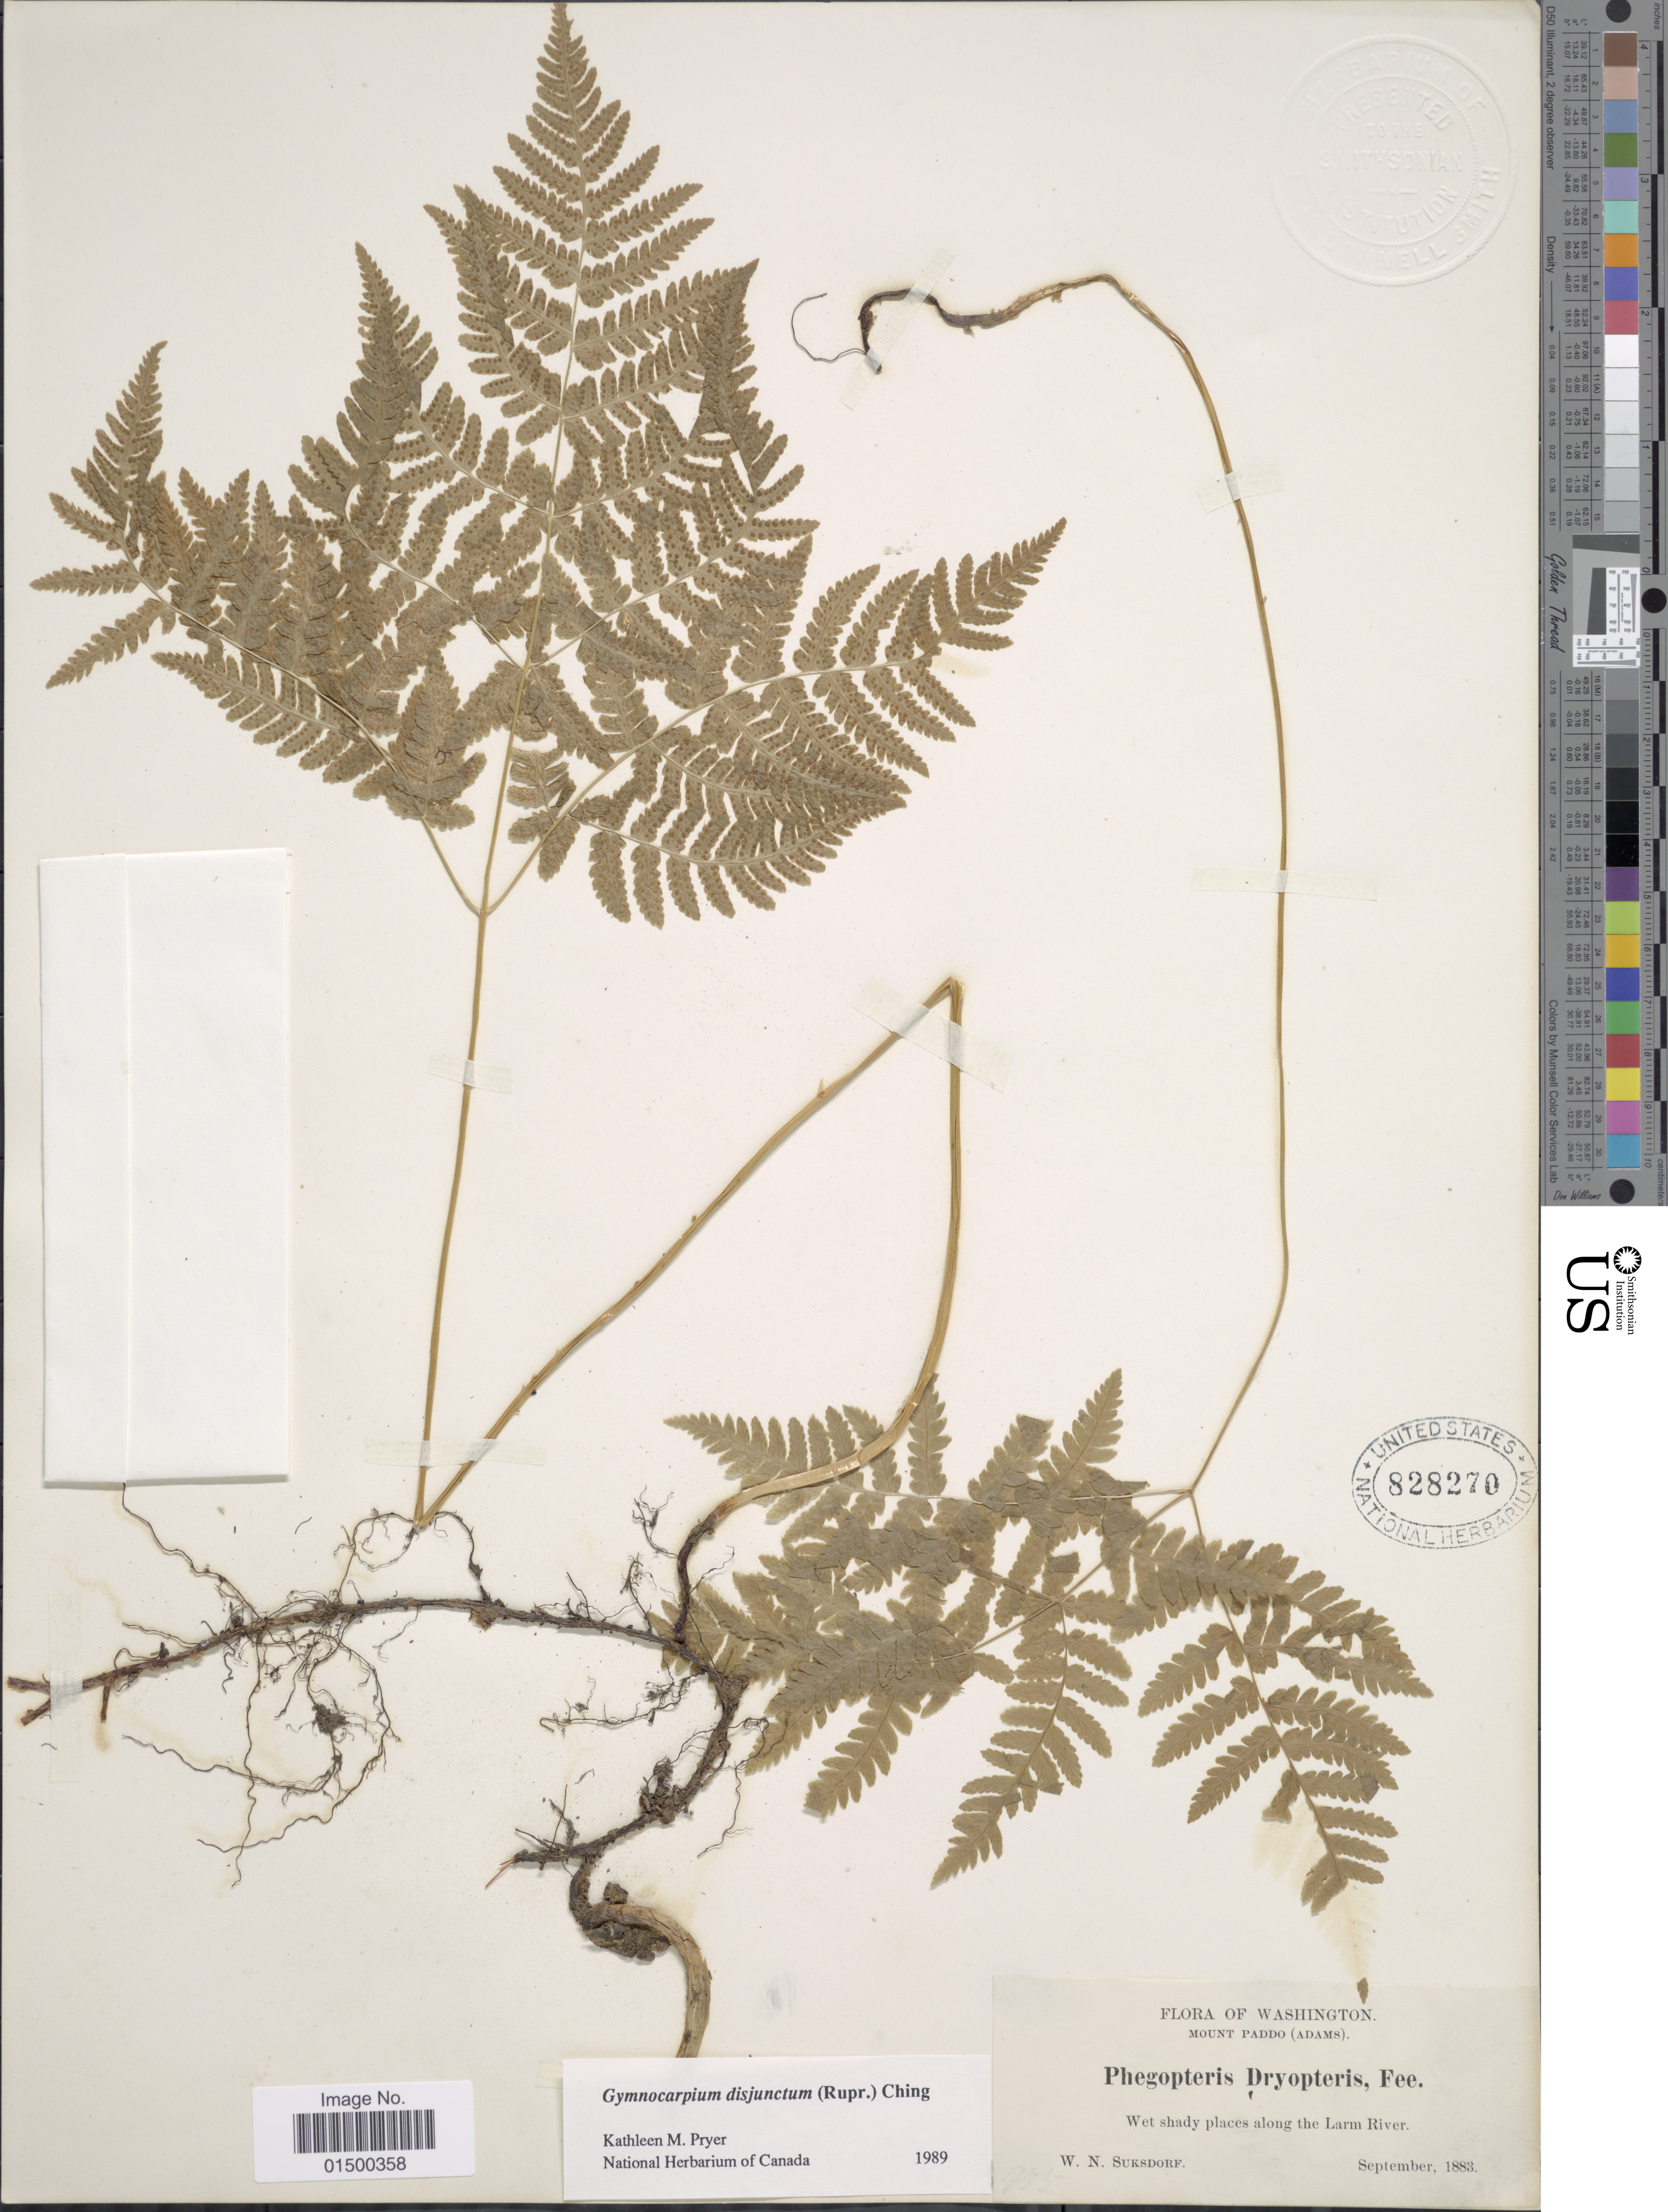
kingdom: Plantae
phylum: Tracheophyta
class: Polypodiopsida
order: Polypodiales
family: Cystopteridaceae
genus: Gymnocarpium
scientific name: Gymnocarpium disjunctum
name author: (Rupr.) Ching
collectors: W. N. Suksdorf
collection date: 1883-09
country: United States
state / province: Washington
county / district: Skamania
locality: Mount Paddo (Adams). Wet shady places along the Larm River.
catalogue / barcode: US 828270